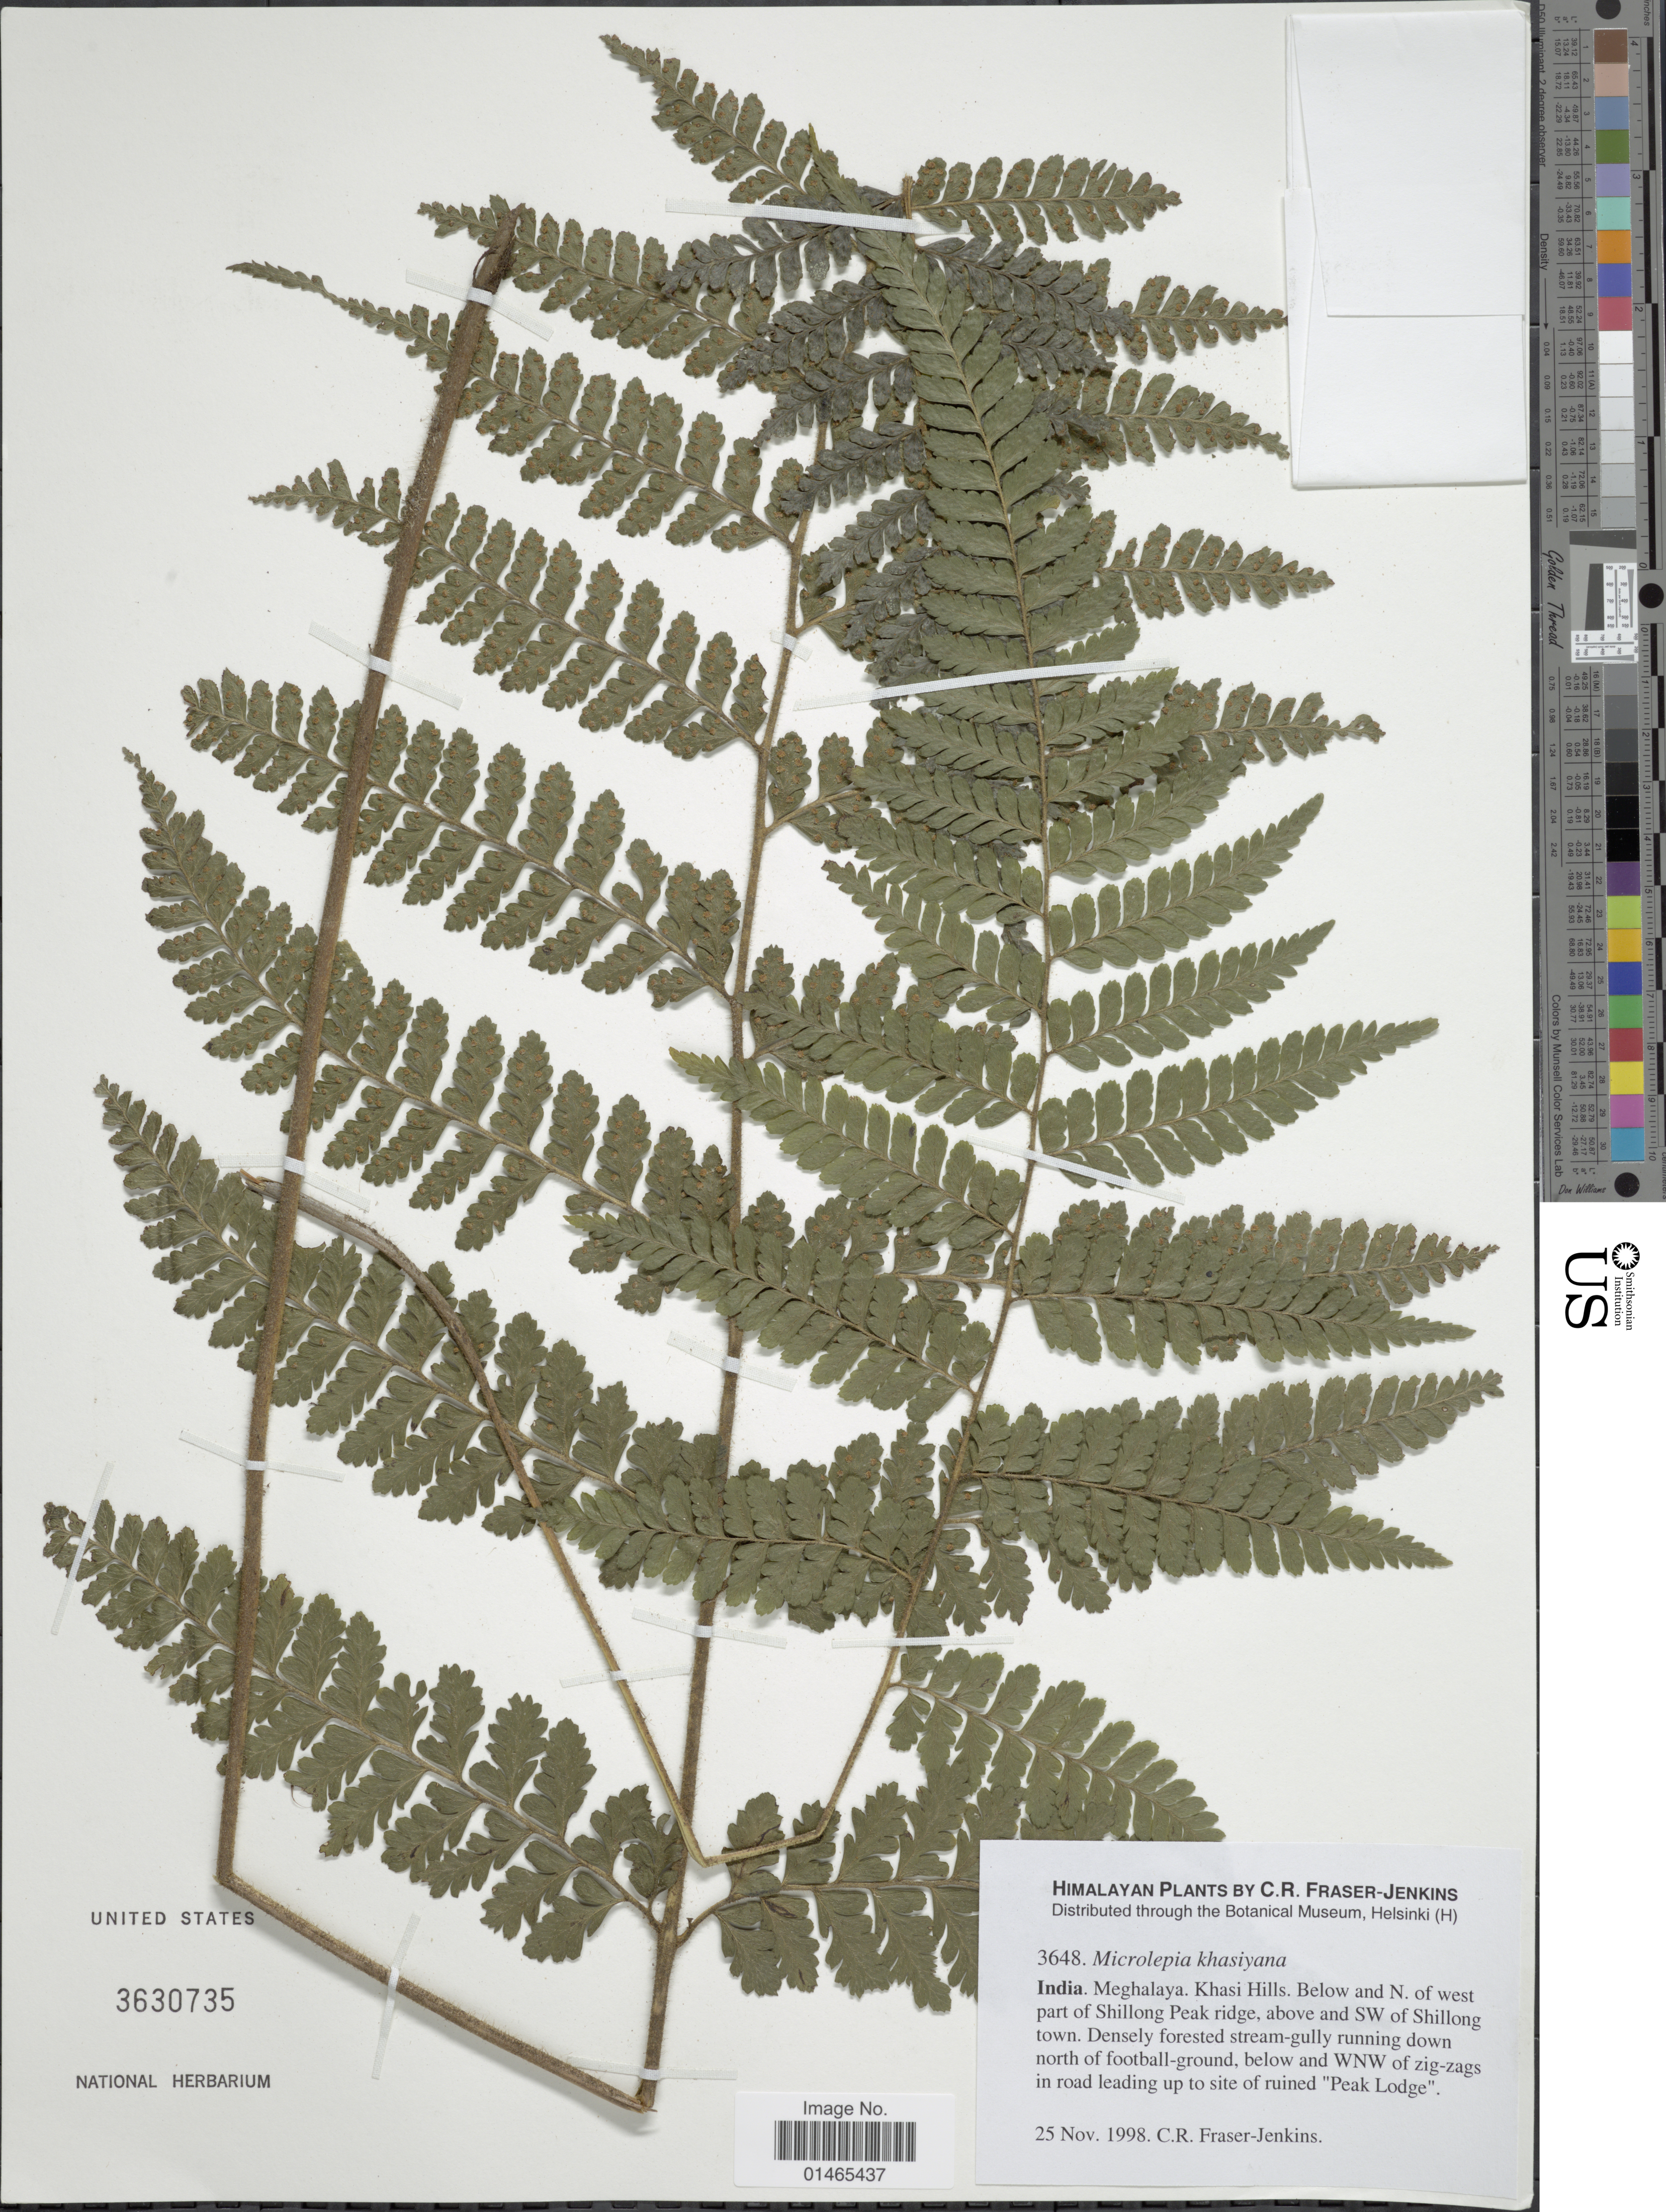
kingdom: Plantae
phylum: Tracheophyta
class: Polypodiopsida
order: Polypodiales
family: Dennstaedtiaceae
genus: Microlepia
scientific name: Microlepia khaysiana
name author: (Hook.) C. Presl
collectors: C. R. Fraser-Jenkins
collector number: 3648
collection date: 1998-11-25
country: India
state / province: Meghalaya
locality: Khasi Hills, Below and N, of west part of Shillong Peak ridge, above and SW of Shillong town, Densely forested stream-gully running down north of foorball-ground, below WNW of zig-zags in road leading up to site of ruined Peaked Lodge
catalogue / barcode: US 3630735